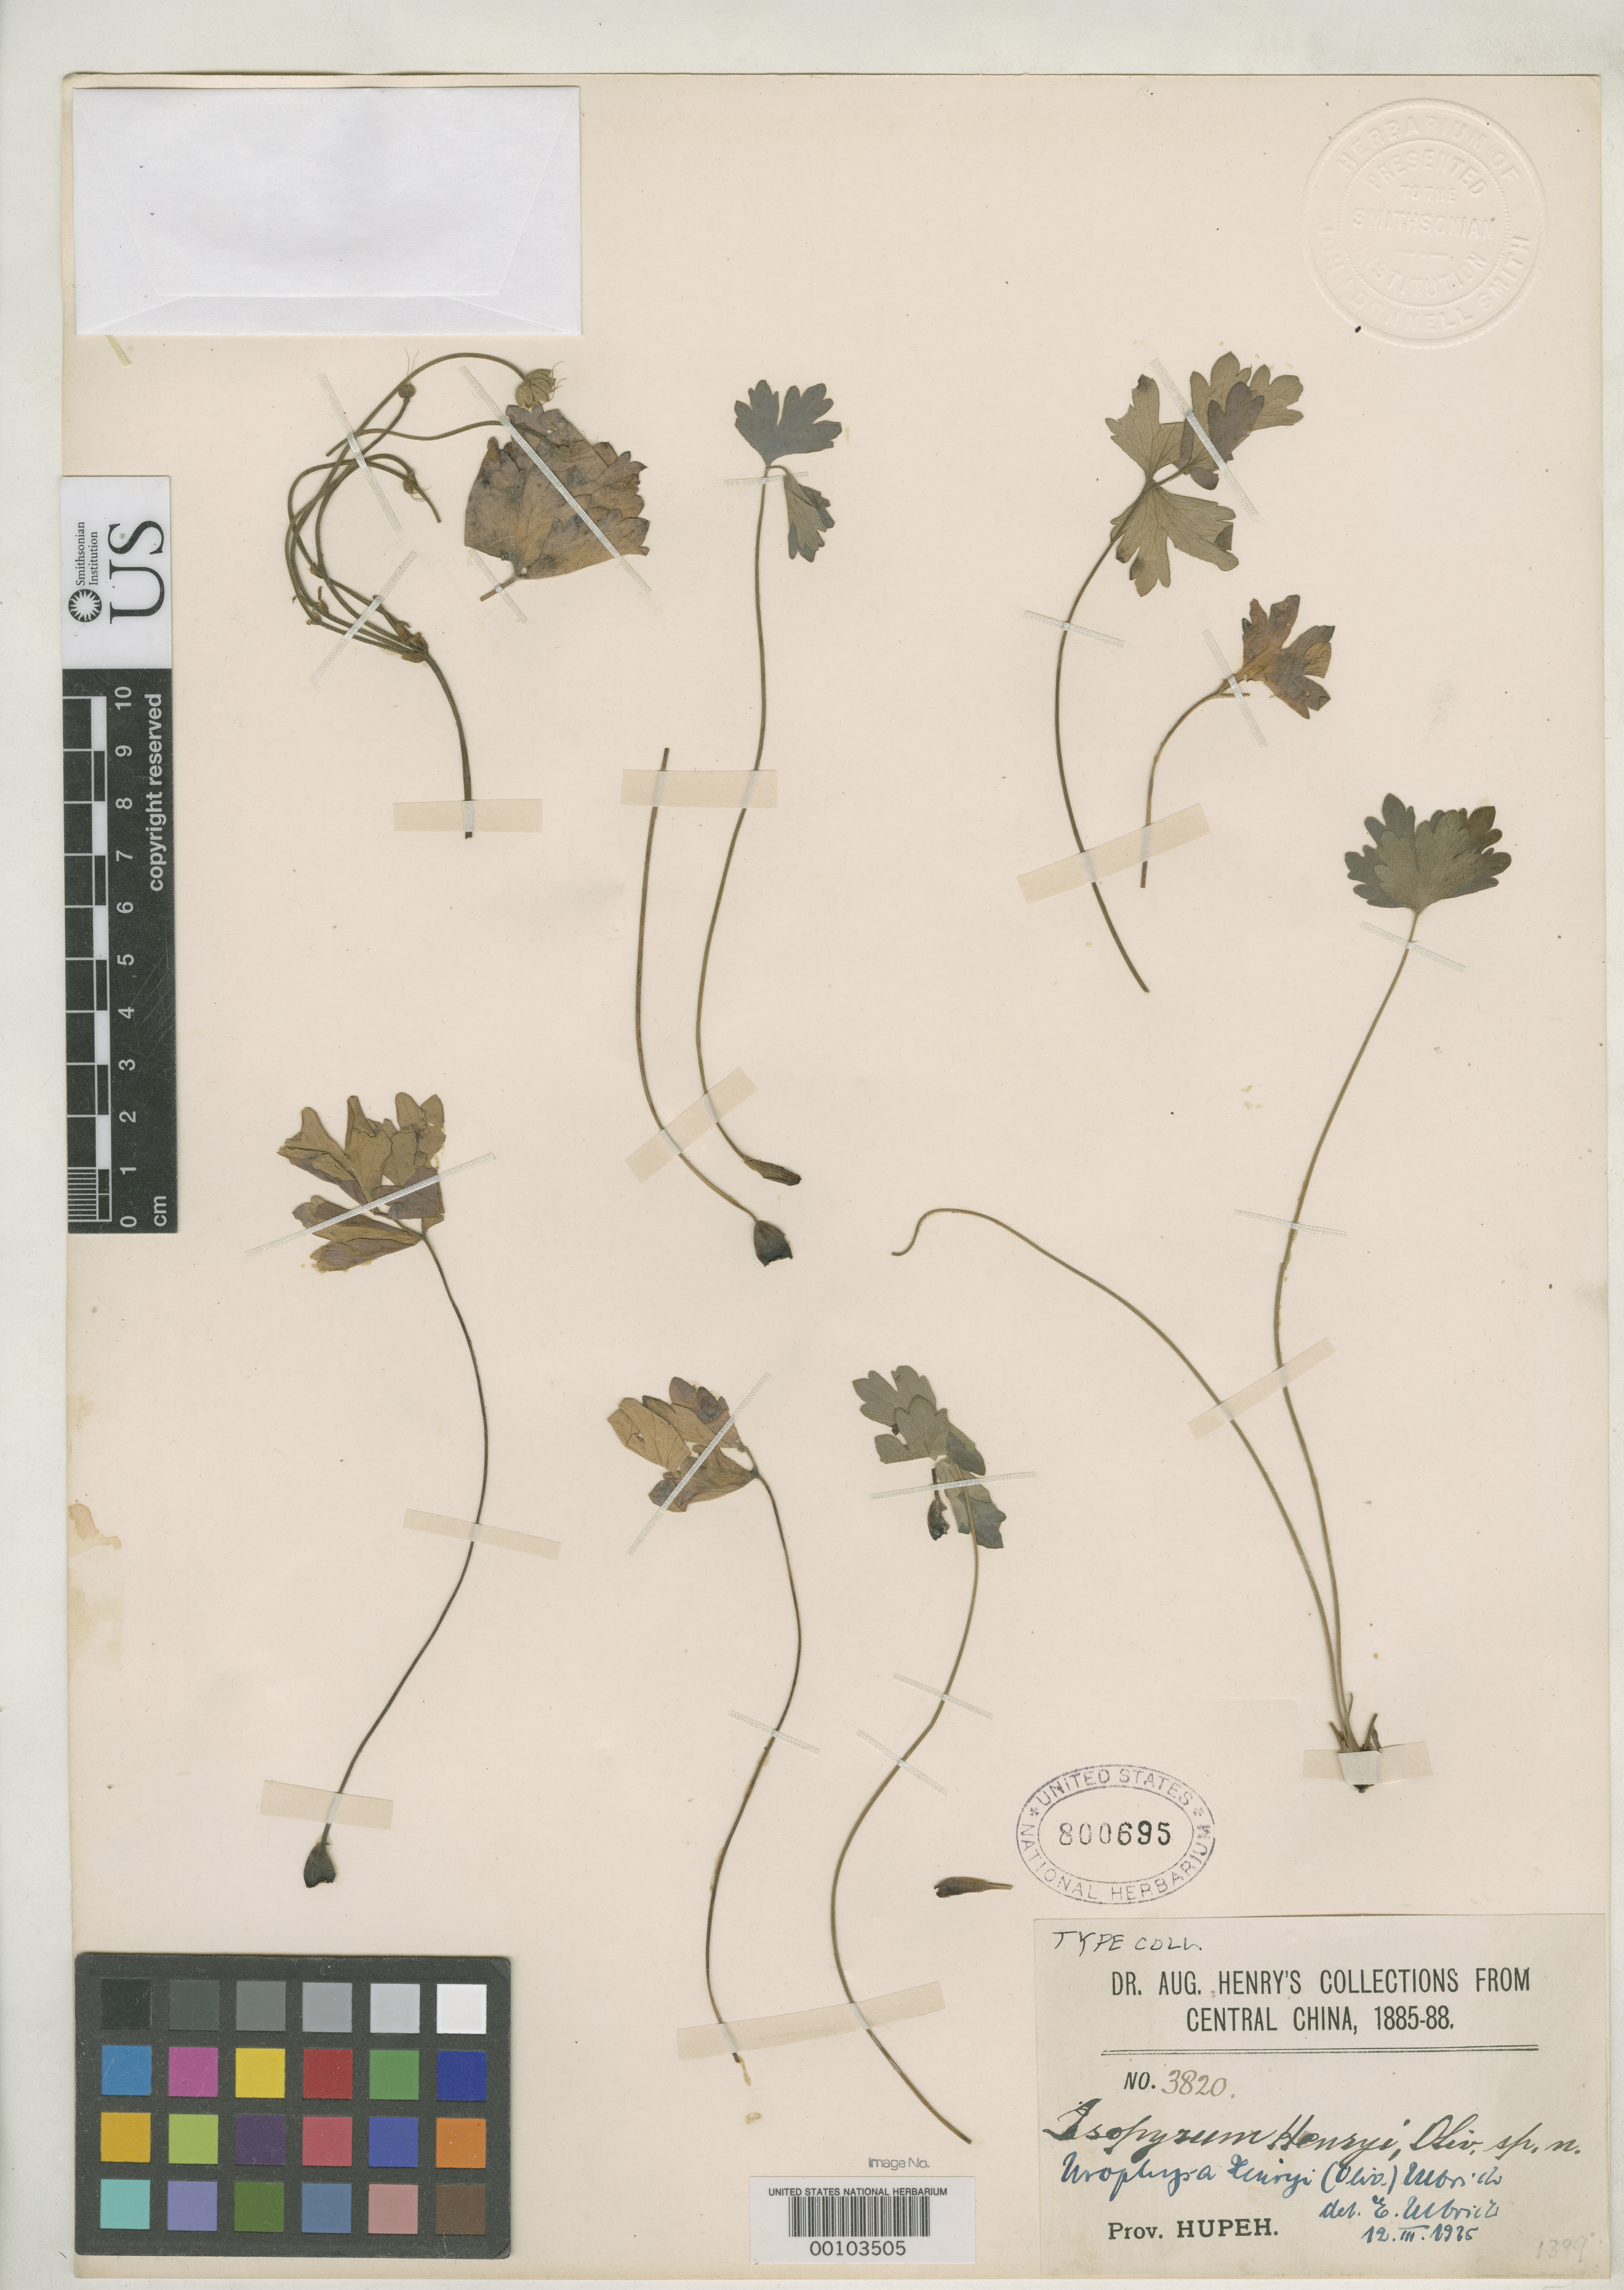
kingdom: Plantae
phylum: Tracheophyta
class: Magnoliopsida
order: Ranunculales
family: Ranunculaceae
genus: Isopyrum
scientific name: Isopyrum henryi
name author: Oliv.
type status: Isotype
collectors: A. Henry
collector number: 3820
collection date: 1885/1888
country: China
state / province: Hubei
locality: Central China. Prov. Hupeh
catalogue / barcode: US 800695